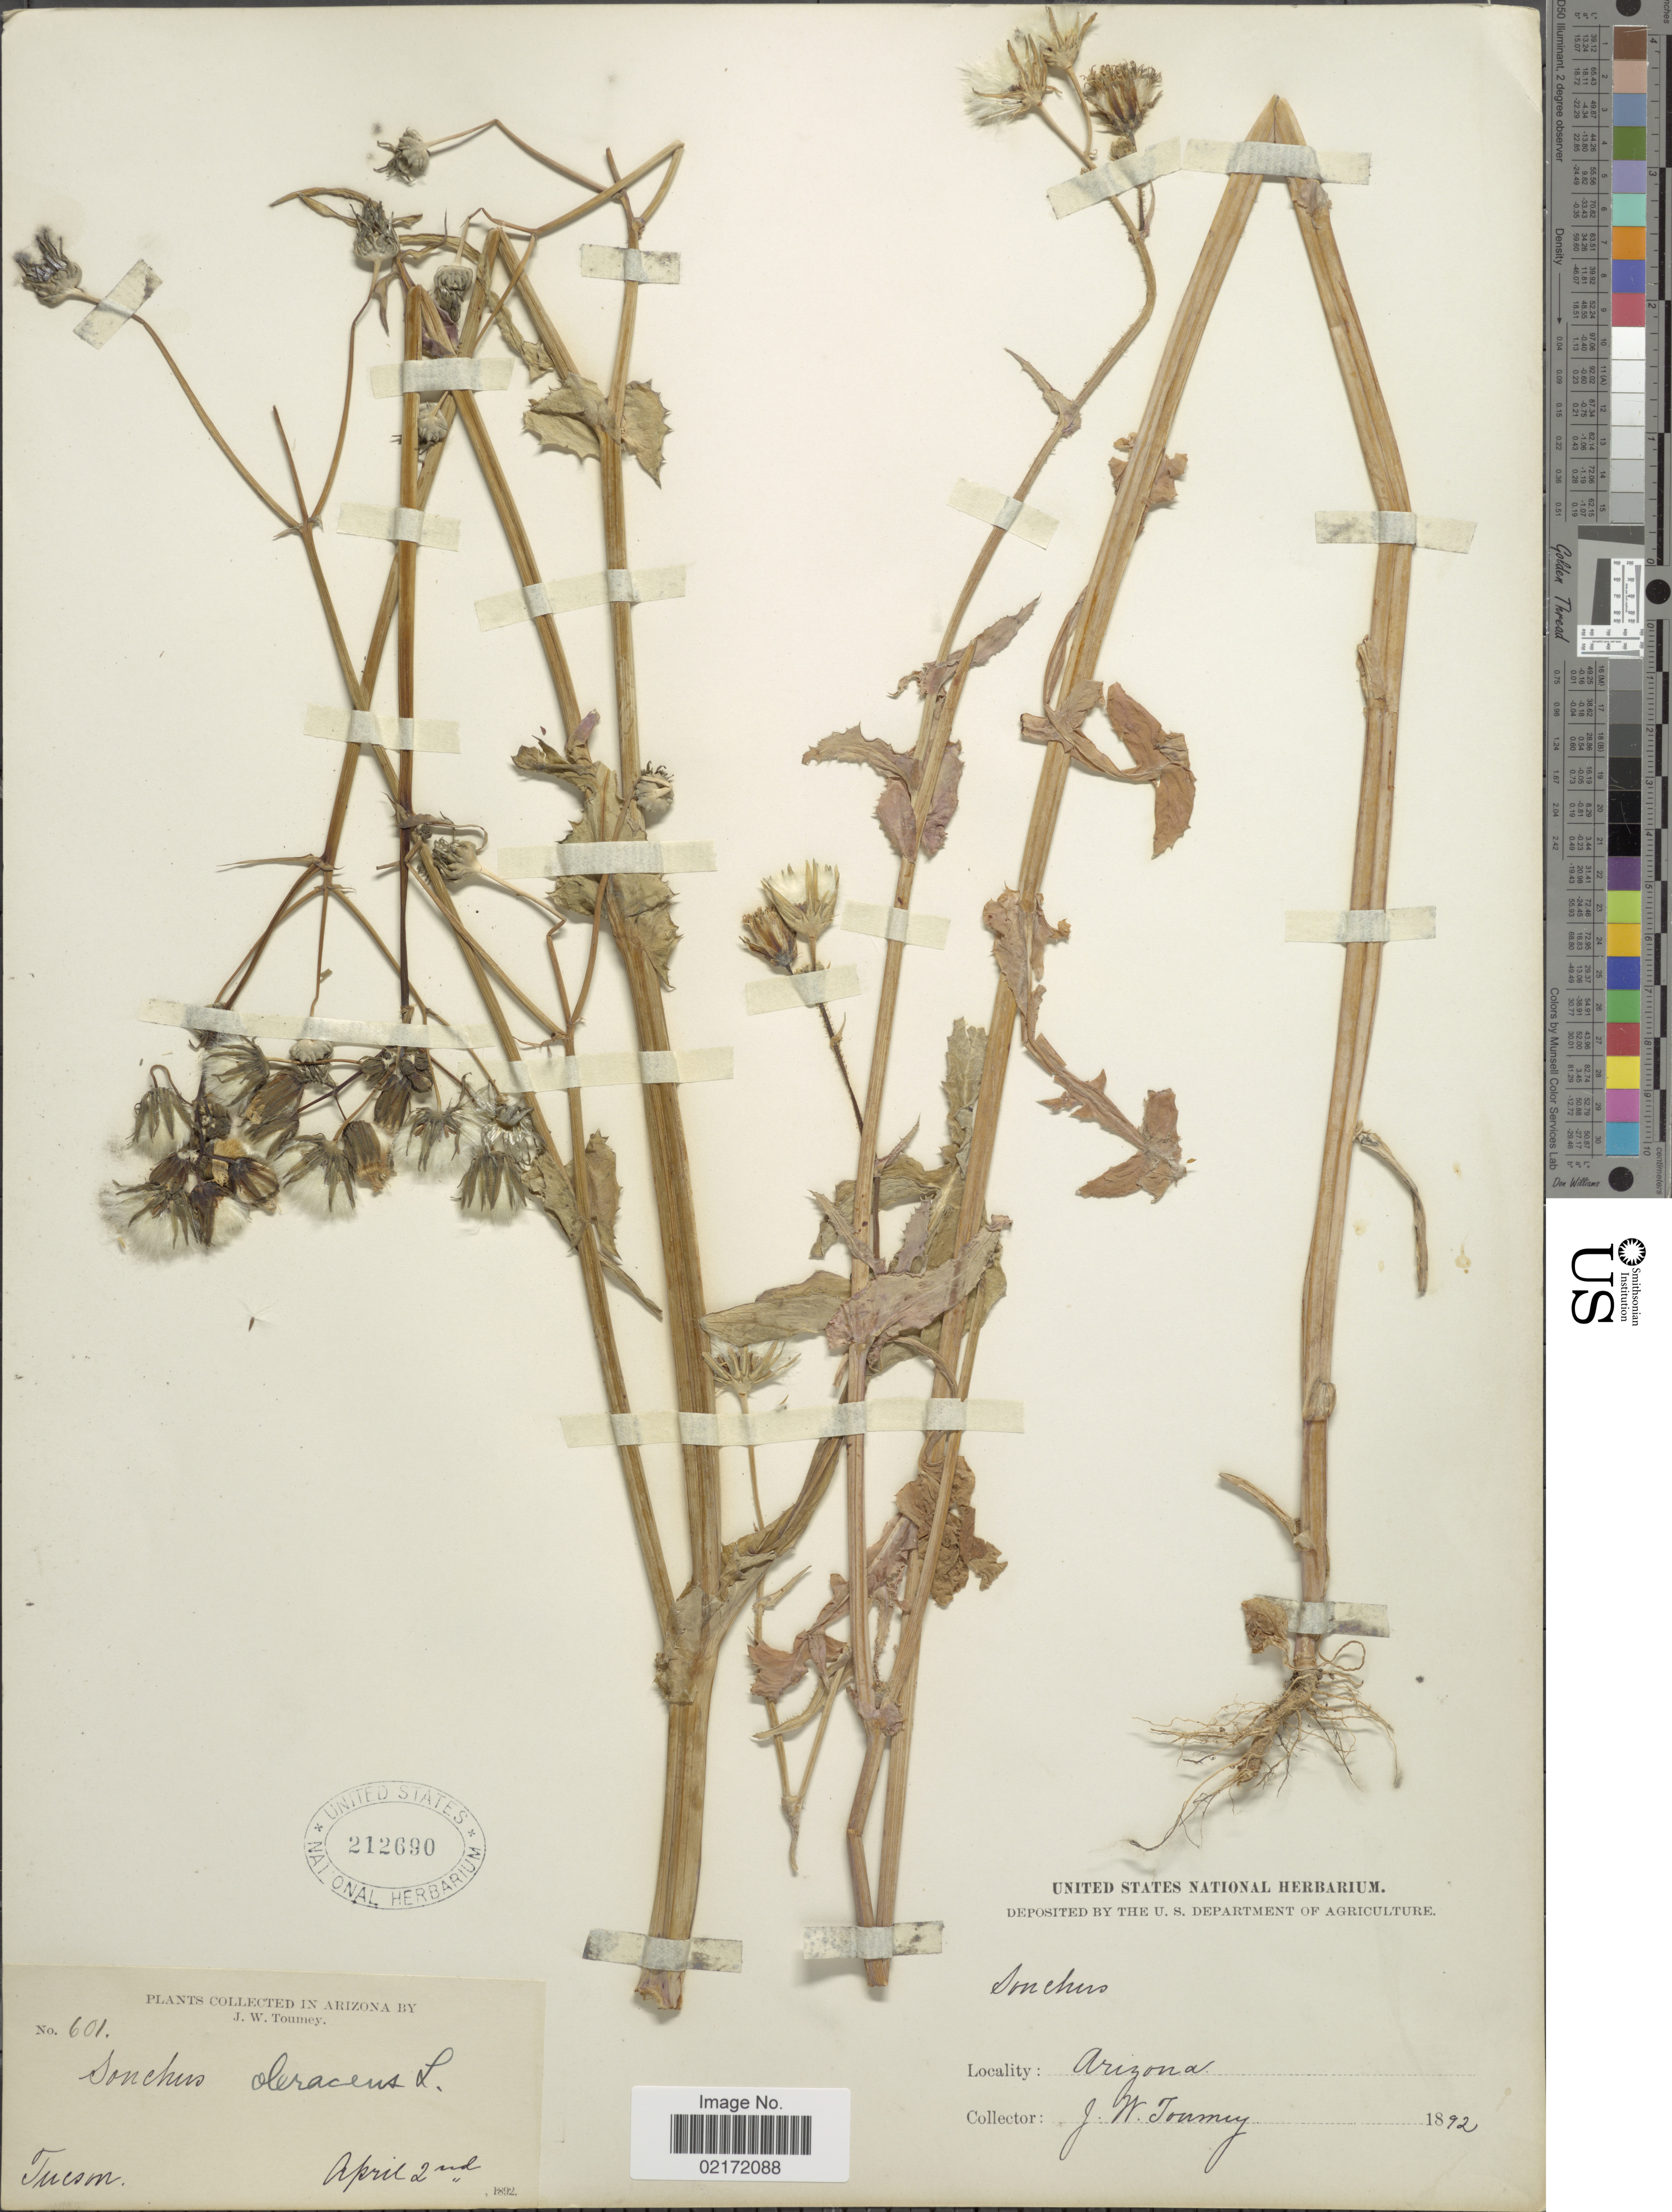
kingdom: Plantae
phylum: Tracheophyta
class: Magnoliopsida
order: Asterales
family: Asteraceae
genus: Sonchus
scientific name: Sonchus oleraceus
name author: L.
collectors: J. W. Toumey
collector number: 601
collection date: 1892-04-02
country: United States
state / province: Arizona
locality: Tucson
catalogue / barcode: US 212690